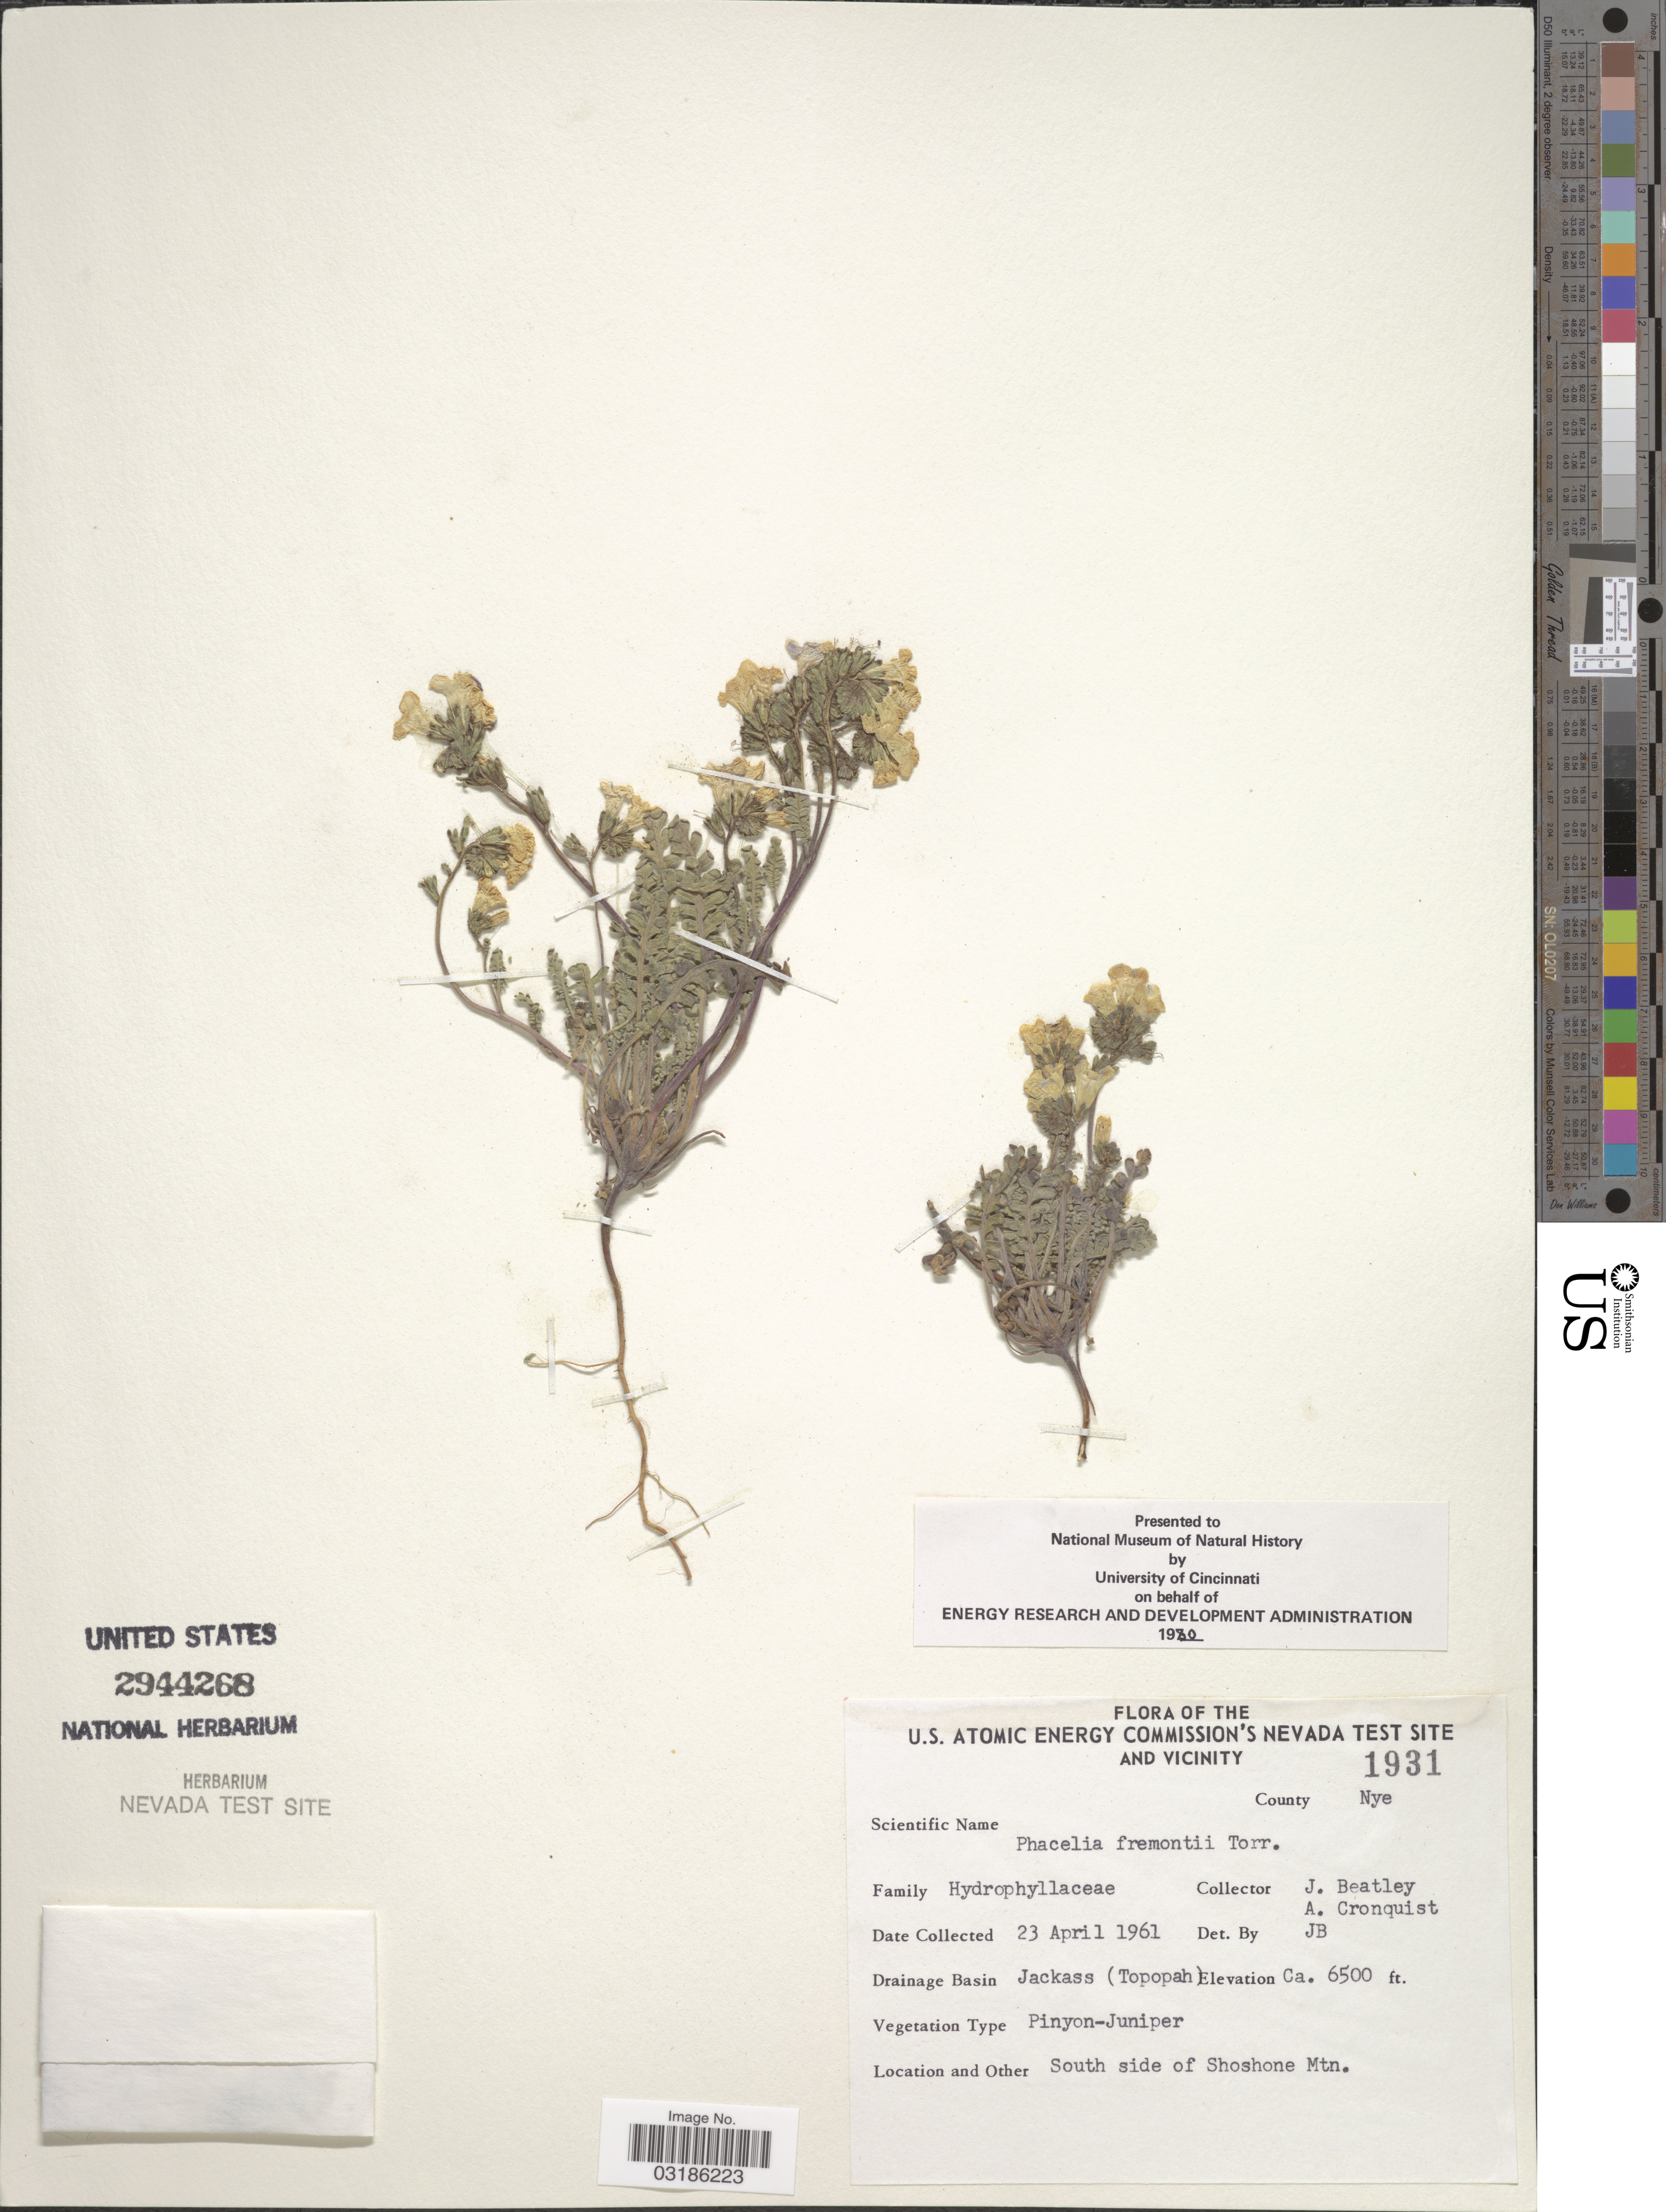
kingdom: Plantae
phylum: Tracheophyta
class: Magnoliopsida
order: Boraginales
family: Hydrophyllaceae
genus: Phacelia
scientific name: Phacelia fremontii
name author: Torr.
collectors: J. C. Beatley & A. Cronquist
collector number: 1931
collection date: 1961-04-23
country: United States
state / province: Nevada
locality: U.S. Atomic Energy Commission's Nevada Test Site and vicinity. County Nye. Drainage Basin Jackass (Topopah). South side of Shoshone Mtn.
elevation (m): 1981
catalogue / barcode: US 2944268